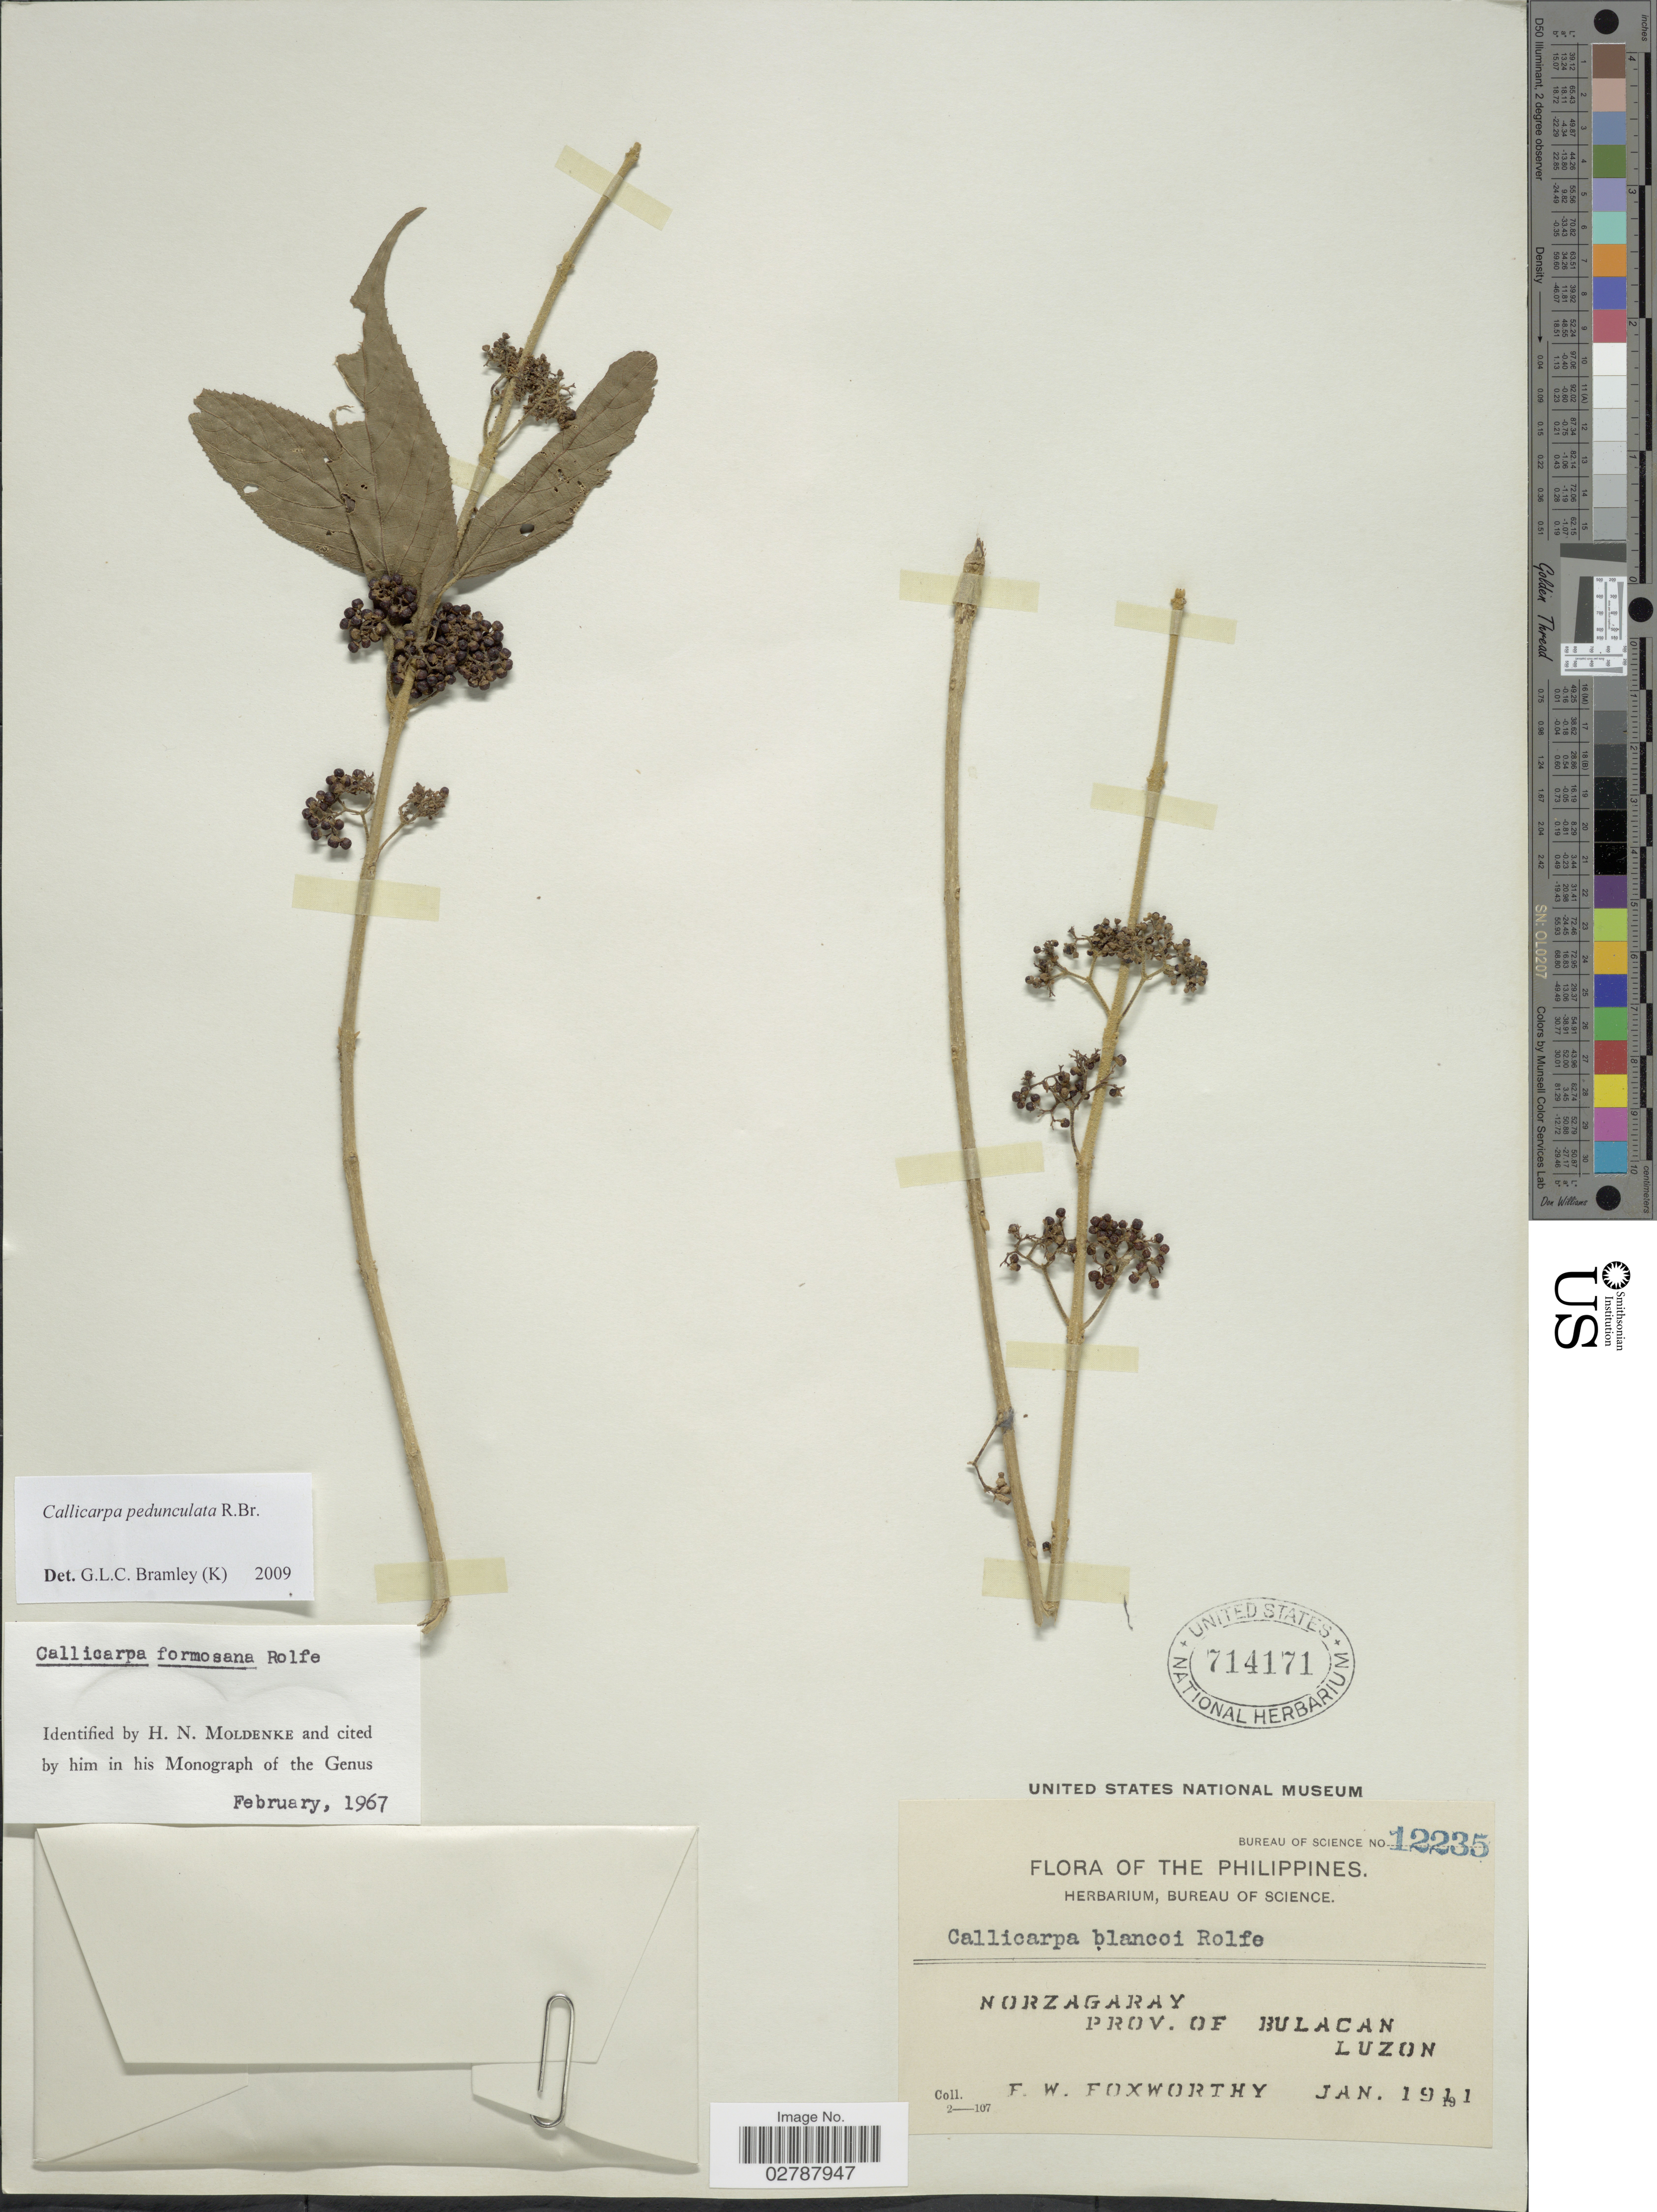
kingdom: Plantae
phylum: Tracheophyta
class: Magnoliopsida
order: Lamiales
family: Lamiaceae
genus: Callicarpa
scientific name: Callicarpa pedunculata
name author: R. Br.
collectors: F. W. Foxworthy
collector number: Bureau of Science12235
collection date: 1911-01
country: Philippines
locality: Norzagaray, Prov. of Bulacan, Luzon.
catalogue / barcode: US 714171